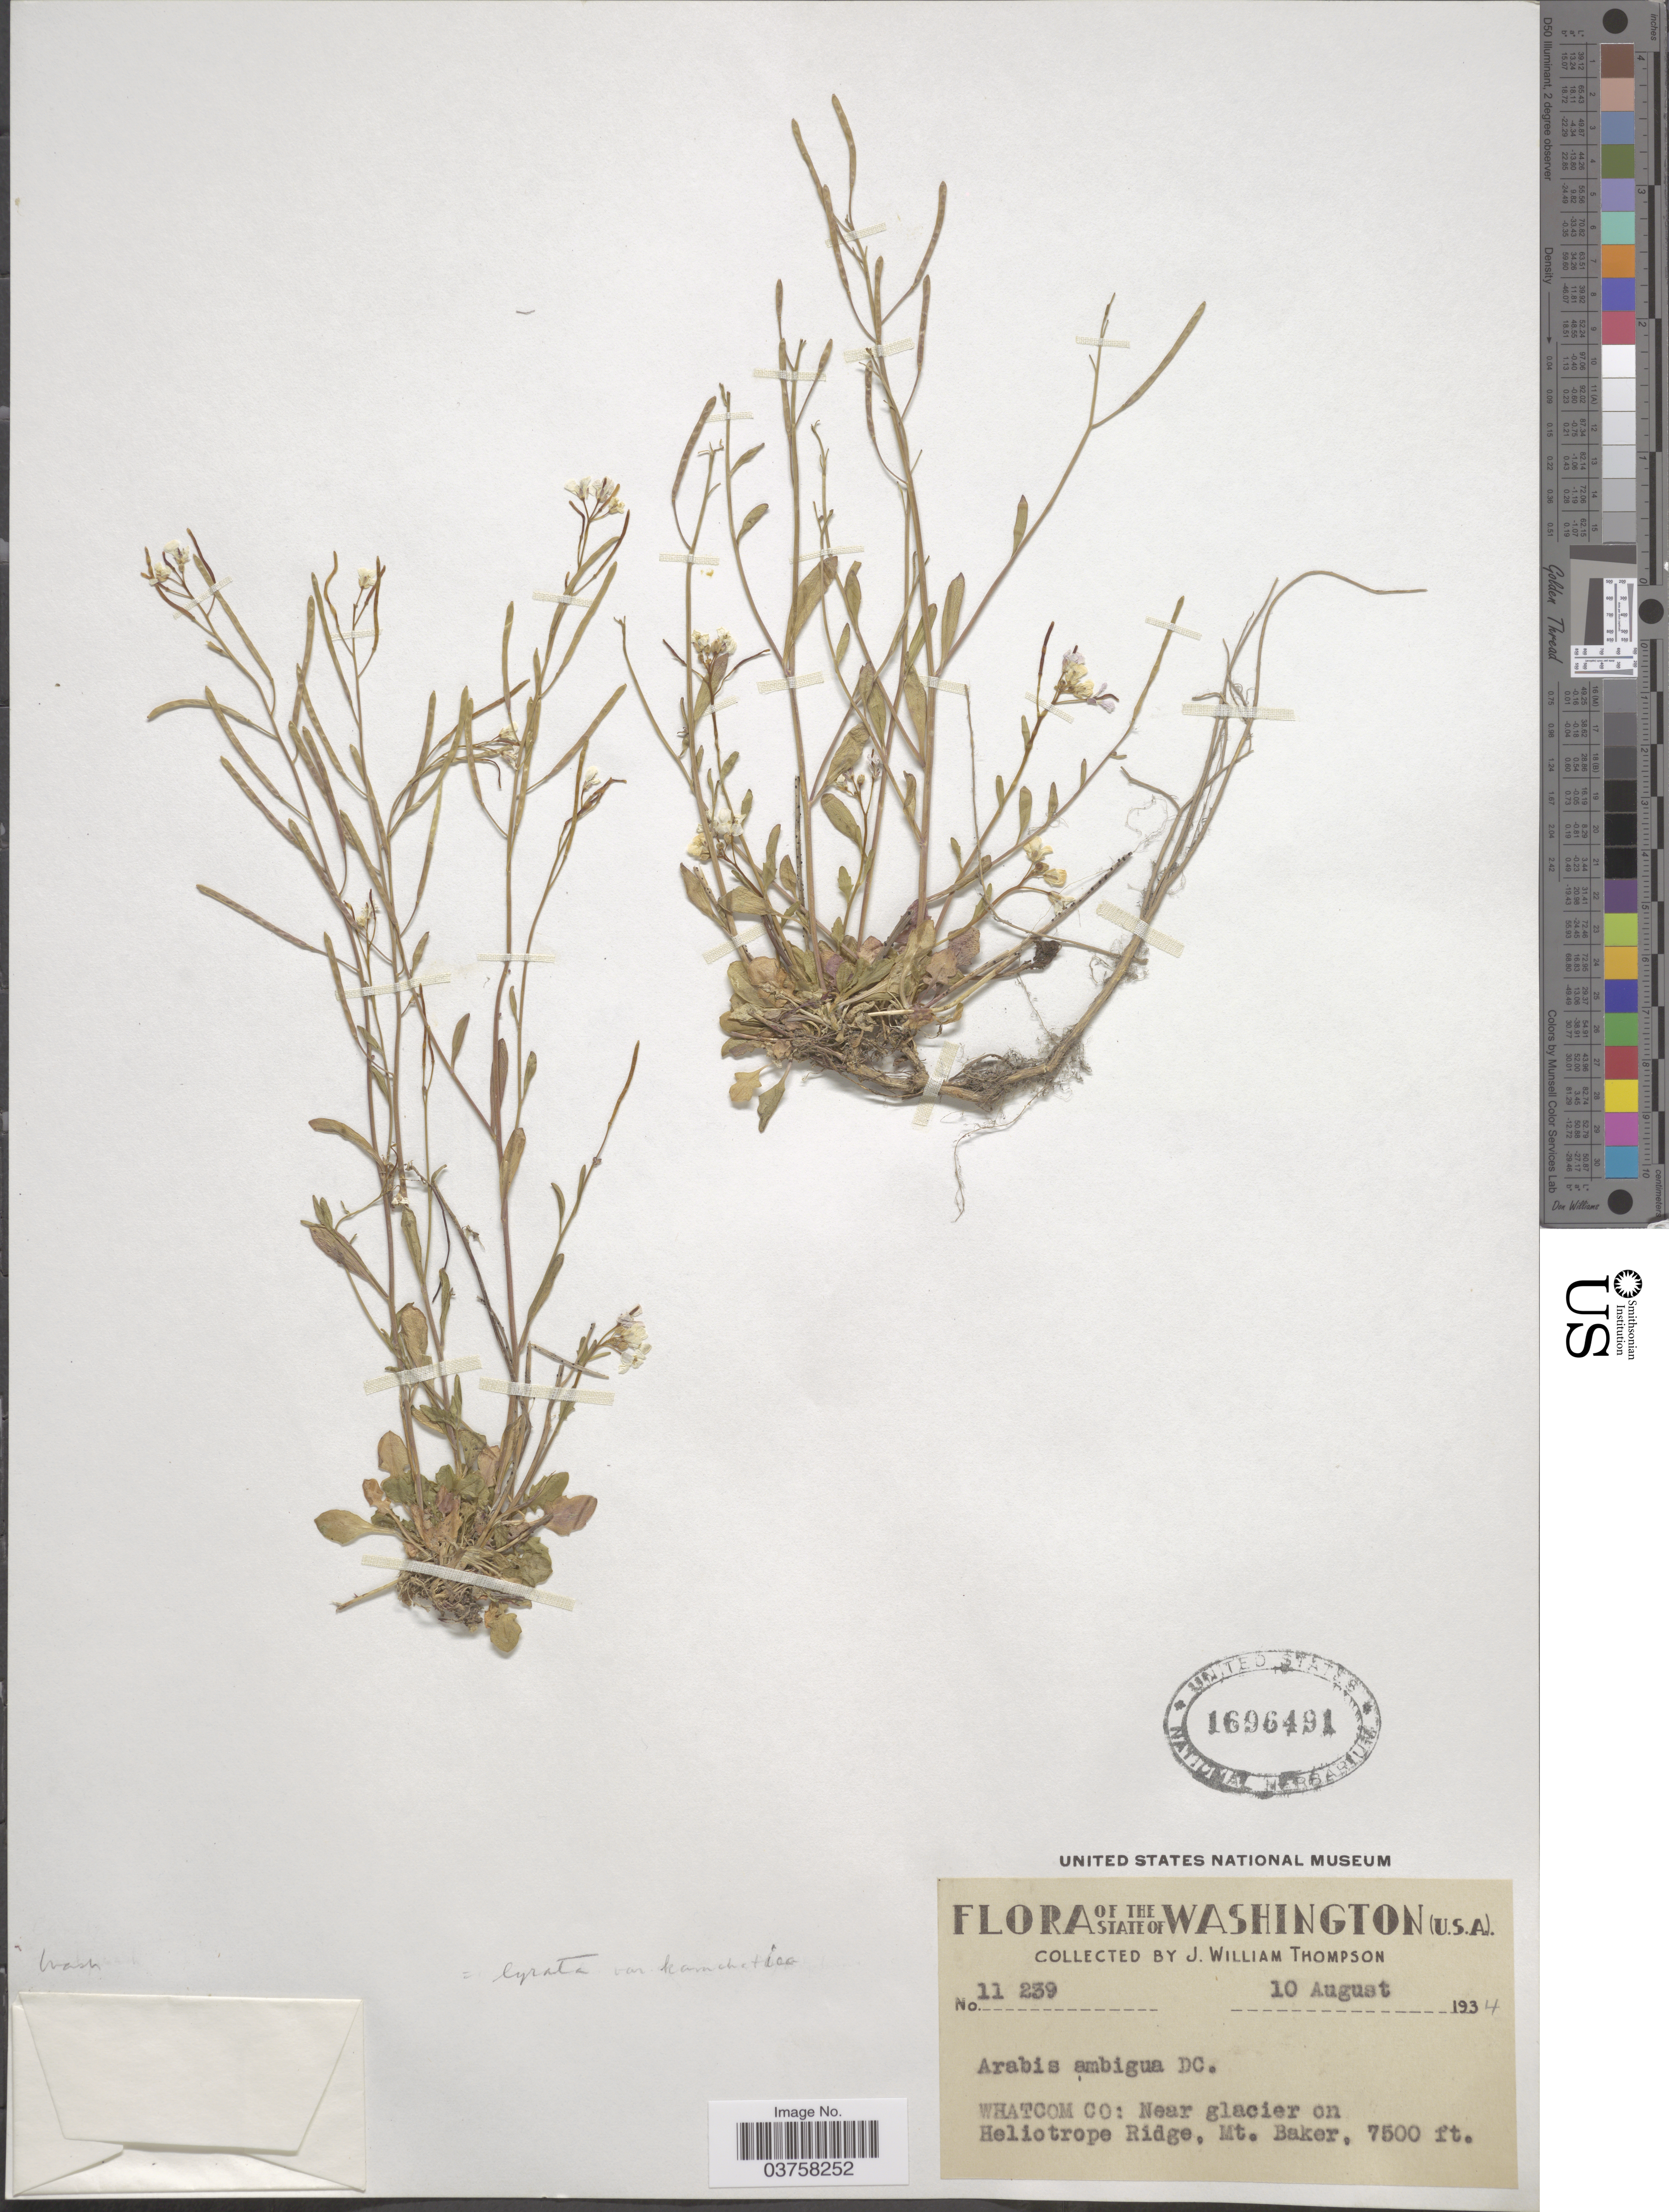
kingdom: Plantae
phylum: Tracheophyta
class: Magnoliopsida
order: Brassicales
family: Brassicaceae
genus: Arabidopsis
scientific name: Arabidopsis lyrata subsp. kamchatica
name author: (Fisch. ex DC.) O'Kane & Al-Shehbaz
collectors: J. W. Thompson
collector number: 11239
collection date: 1934-08-10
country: United States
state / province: Washington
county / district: Whitman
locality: Whatcom Co: Near glacier on Heliotrope Ridge, Mt. Baker.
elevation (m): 2286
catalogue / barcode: US 1696491